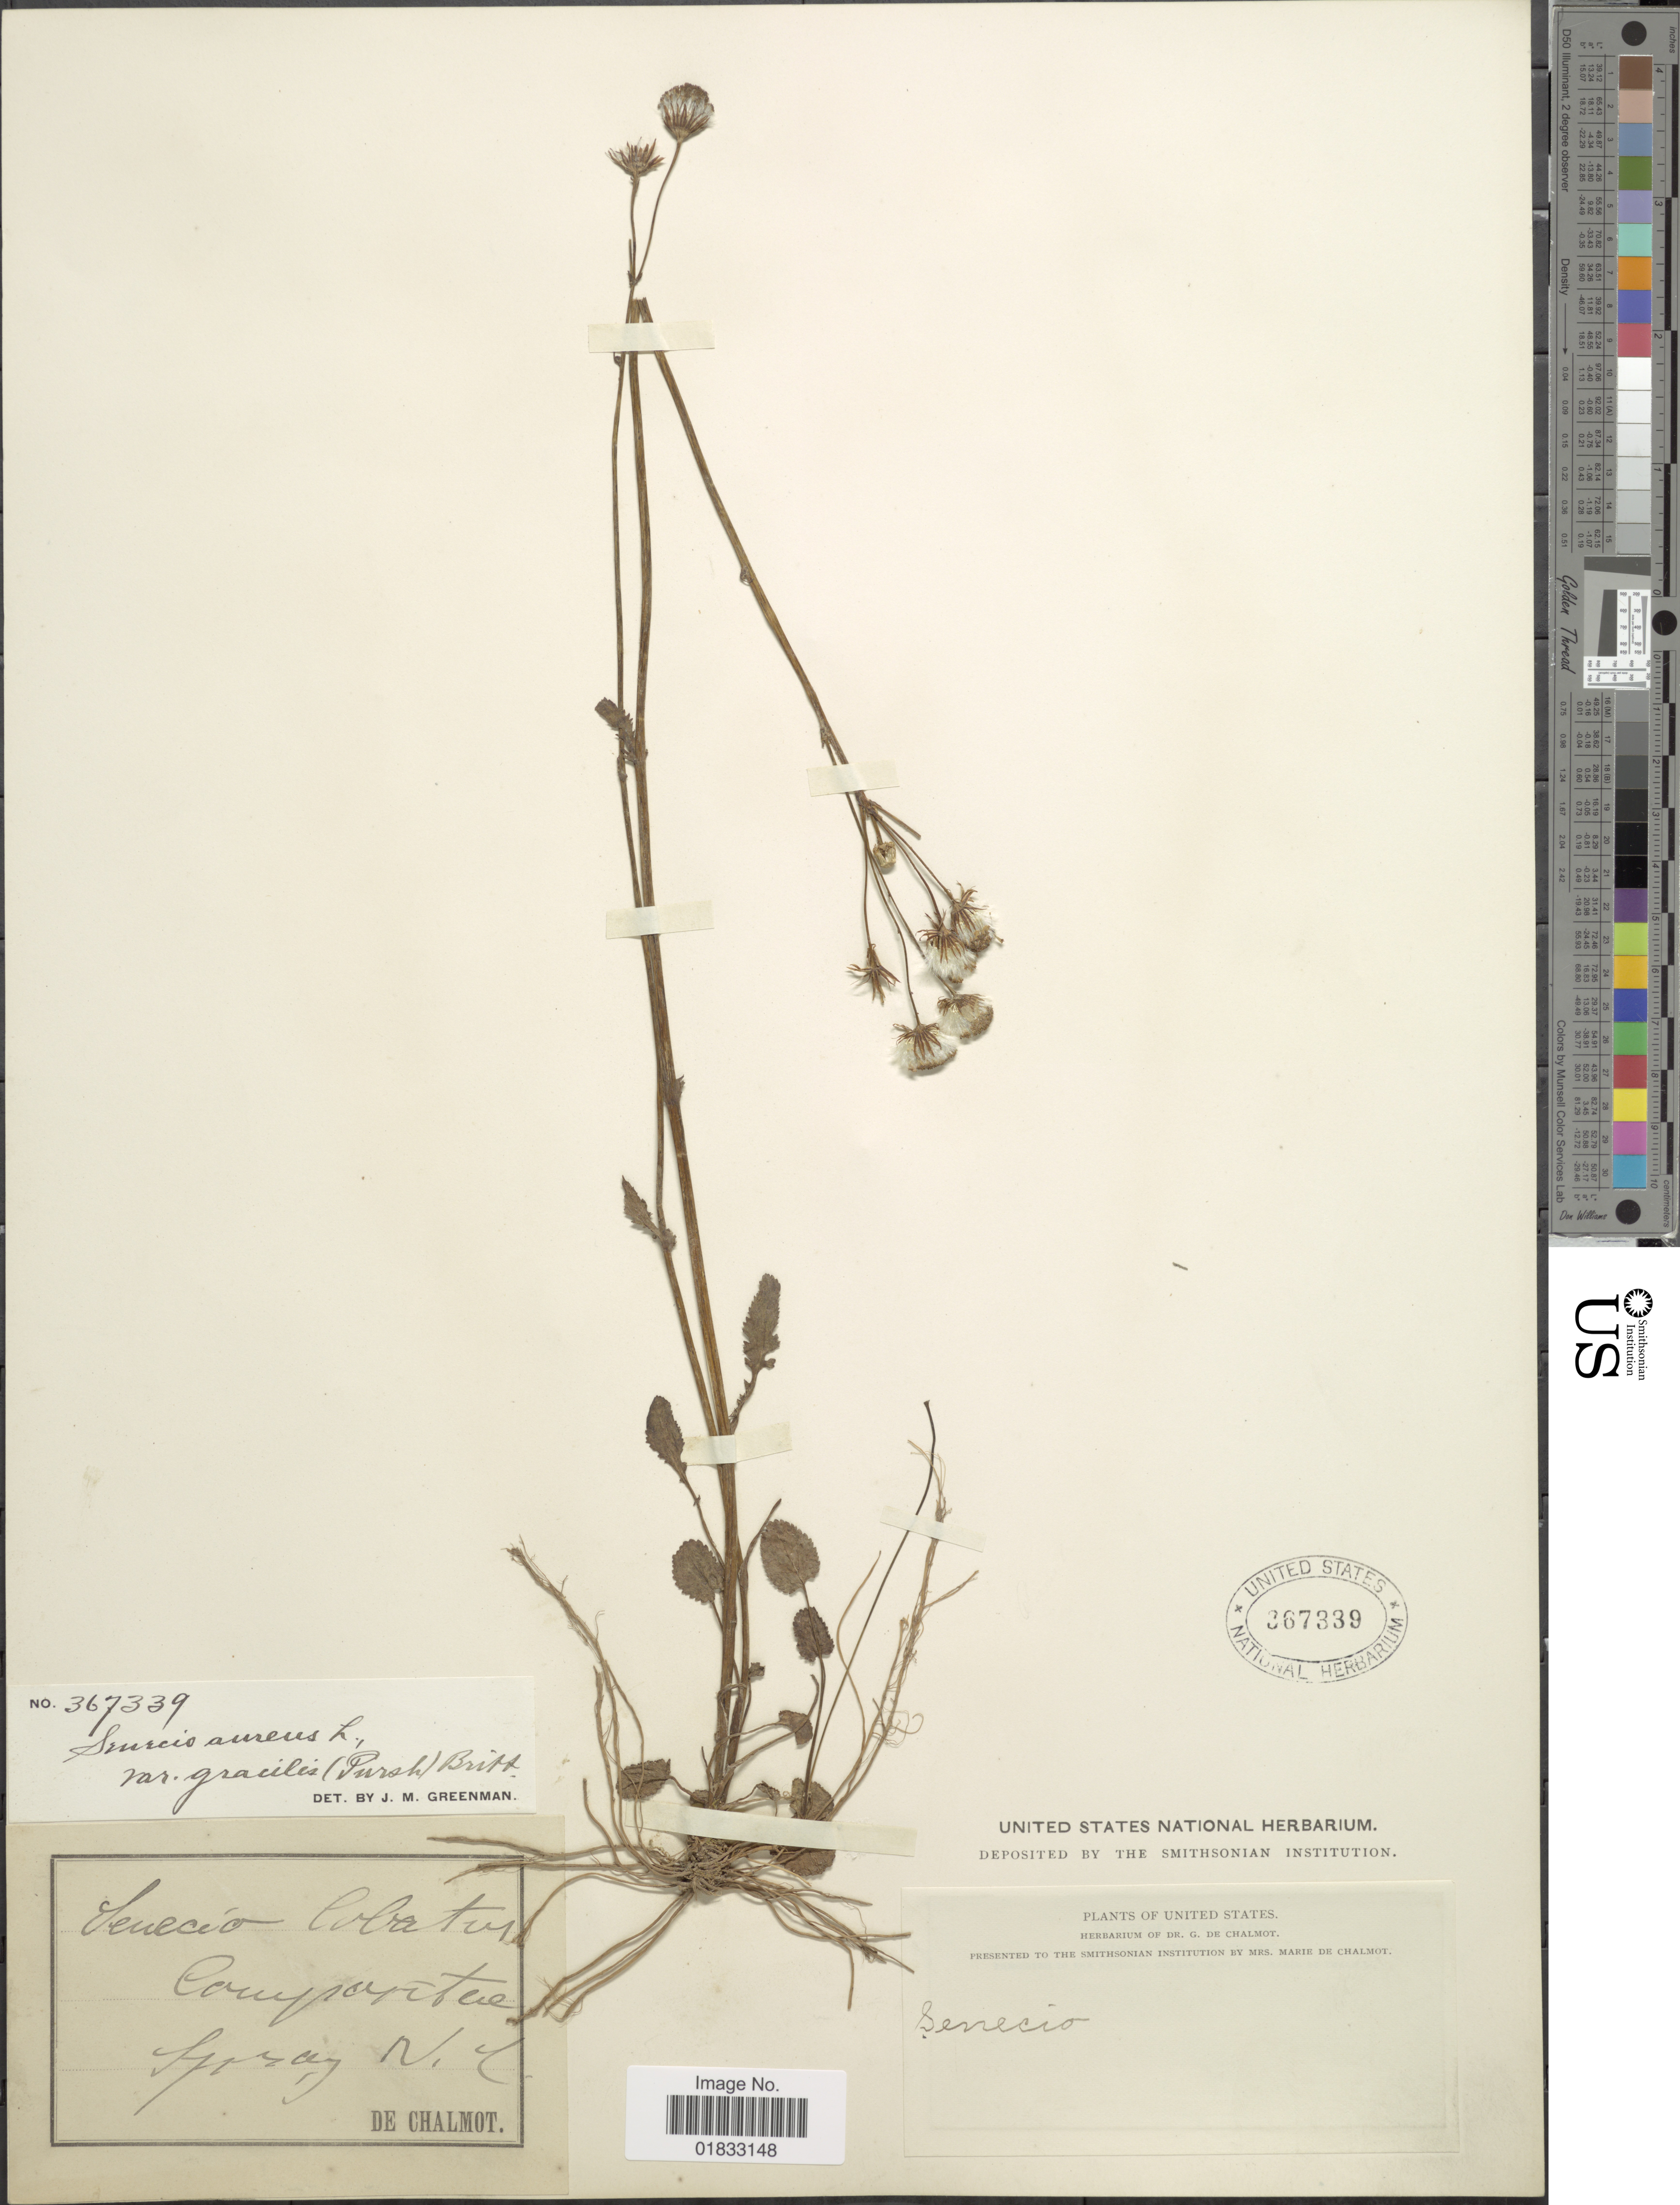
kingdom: Plantae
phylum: Tracheophyta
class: Magnoliopsida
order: Asterales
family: Asteraceae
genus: Packera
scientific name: Packera aurea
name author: (L.) Á. Löve & D. Löve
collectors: G. de Chalmot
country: United States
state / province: North Carolina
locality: Spray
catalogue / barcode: US 367339